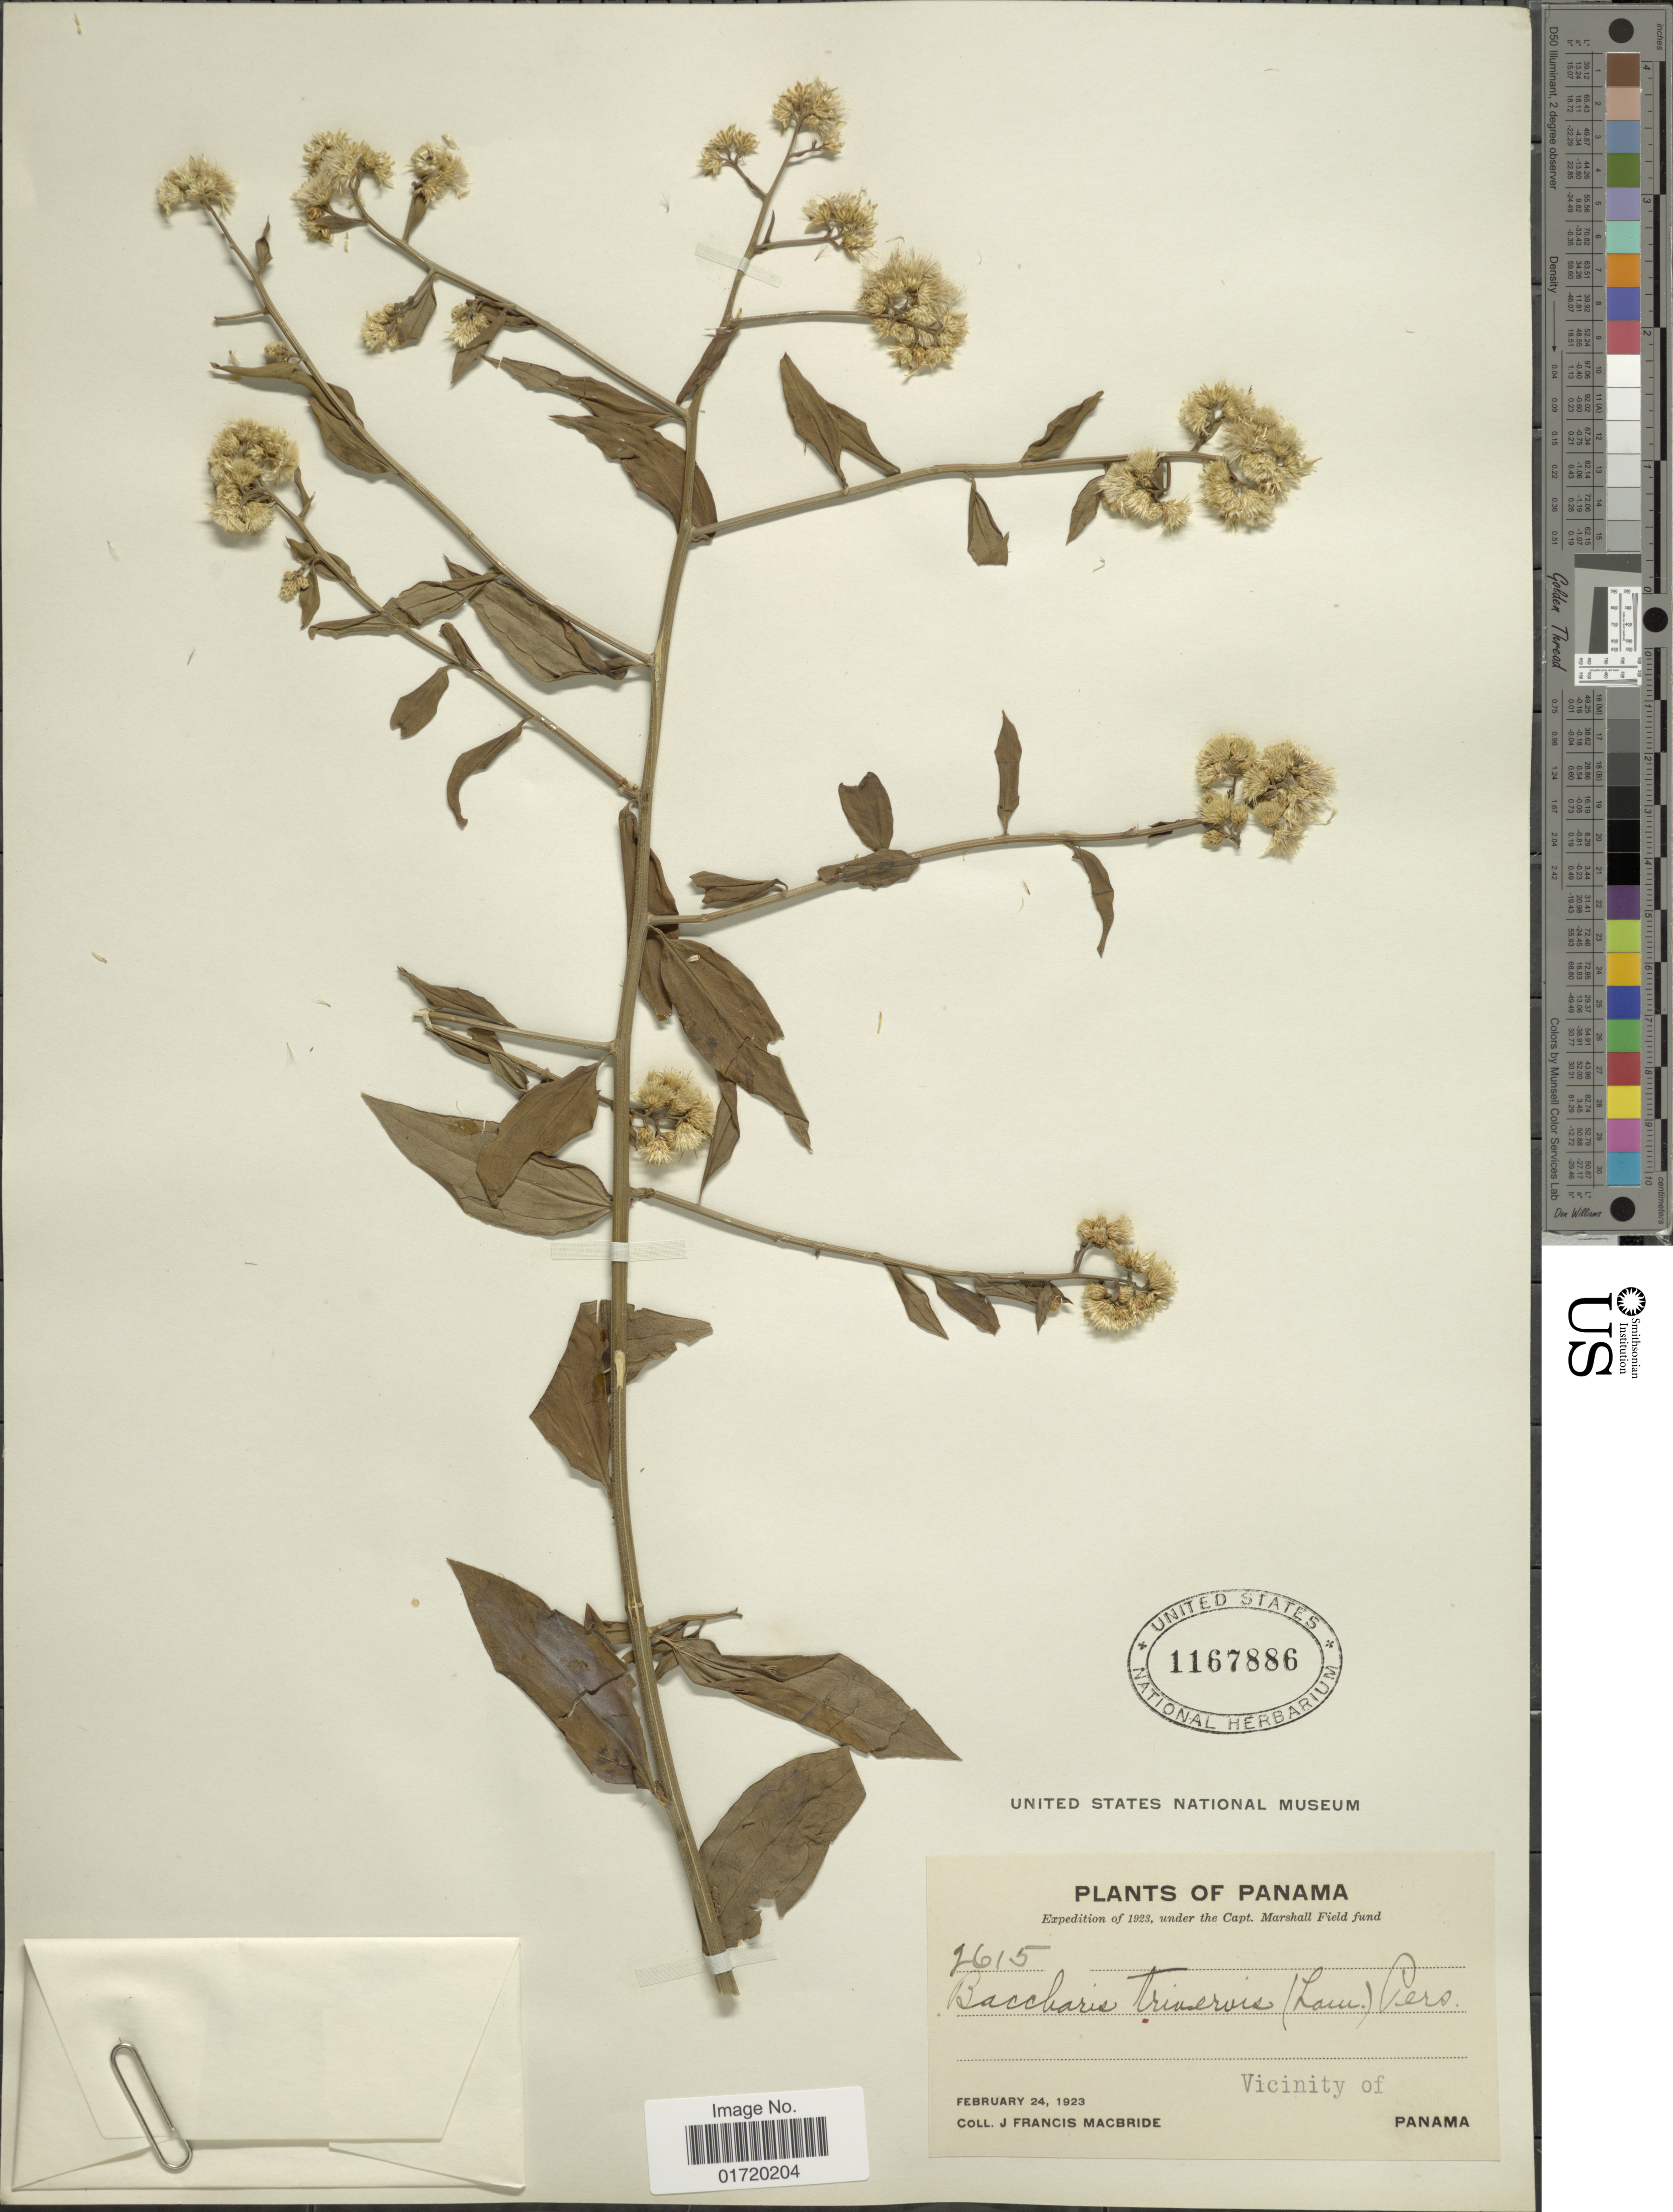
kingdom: Plantae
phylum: Tracheophyta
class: Magnoliopsida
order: Asterales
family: Asteraceae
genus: Baccharis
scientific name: Baccharis trinervis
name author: (Lam.) Pers.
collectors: J. F. Macbride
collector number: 2614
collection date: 1923-02-24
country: Panama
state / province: Panamá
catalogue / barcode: US 1167886